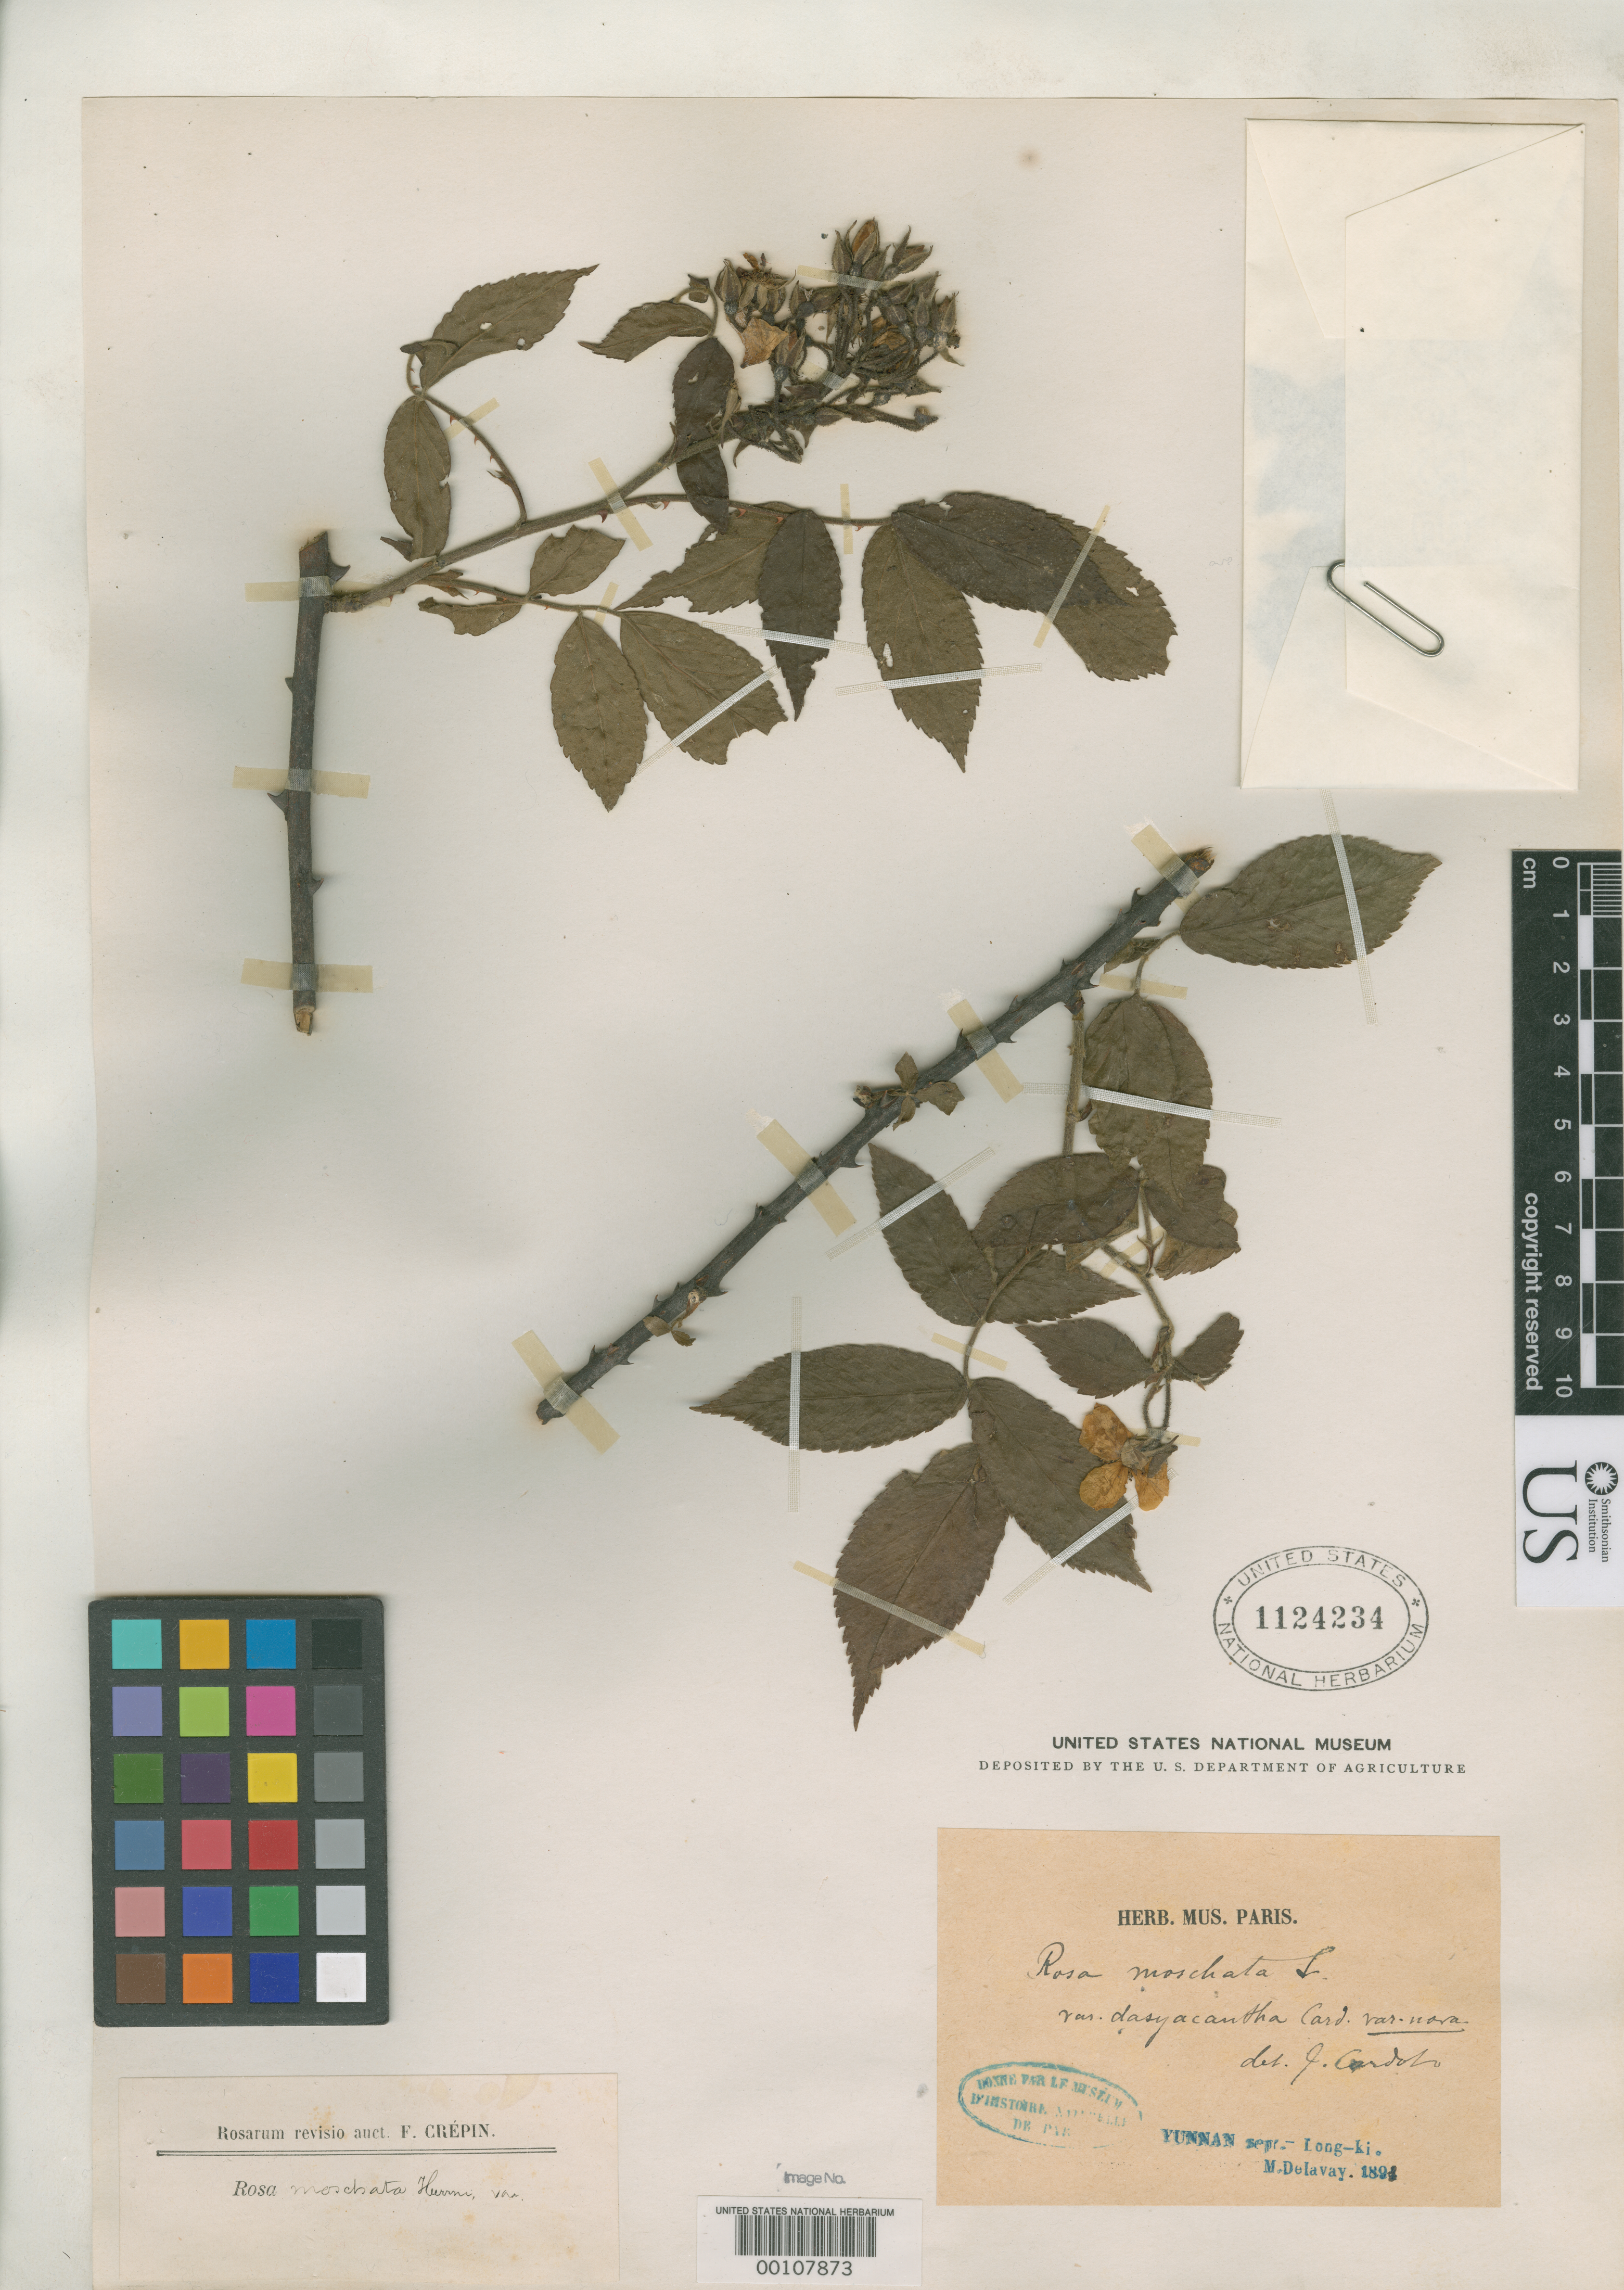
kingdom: Plantae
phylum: Tracheophyta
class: Magnoliopsida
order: Rosales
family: Rosaceae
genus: Rosa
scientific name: Rosa moschata var. dasyacantha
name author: Cardot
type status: Type Fragment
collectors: P. Delavay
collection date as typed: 1894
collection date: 1894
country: China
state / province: Yunnan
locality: Long-ki.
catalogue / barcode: US 1124234